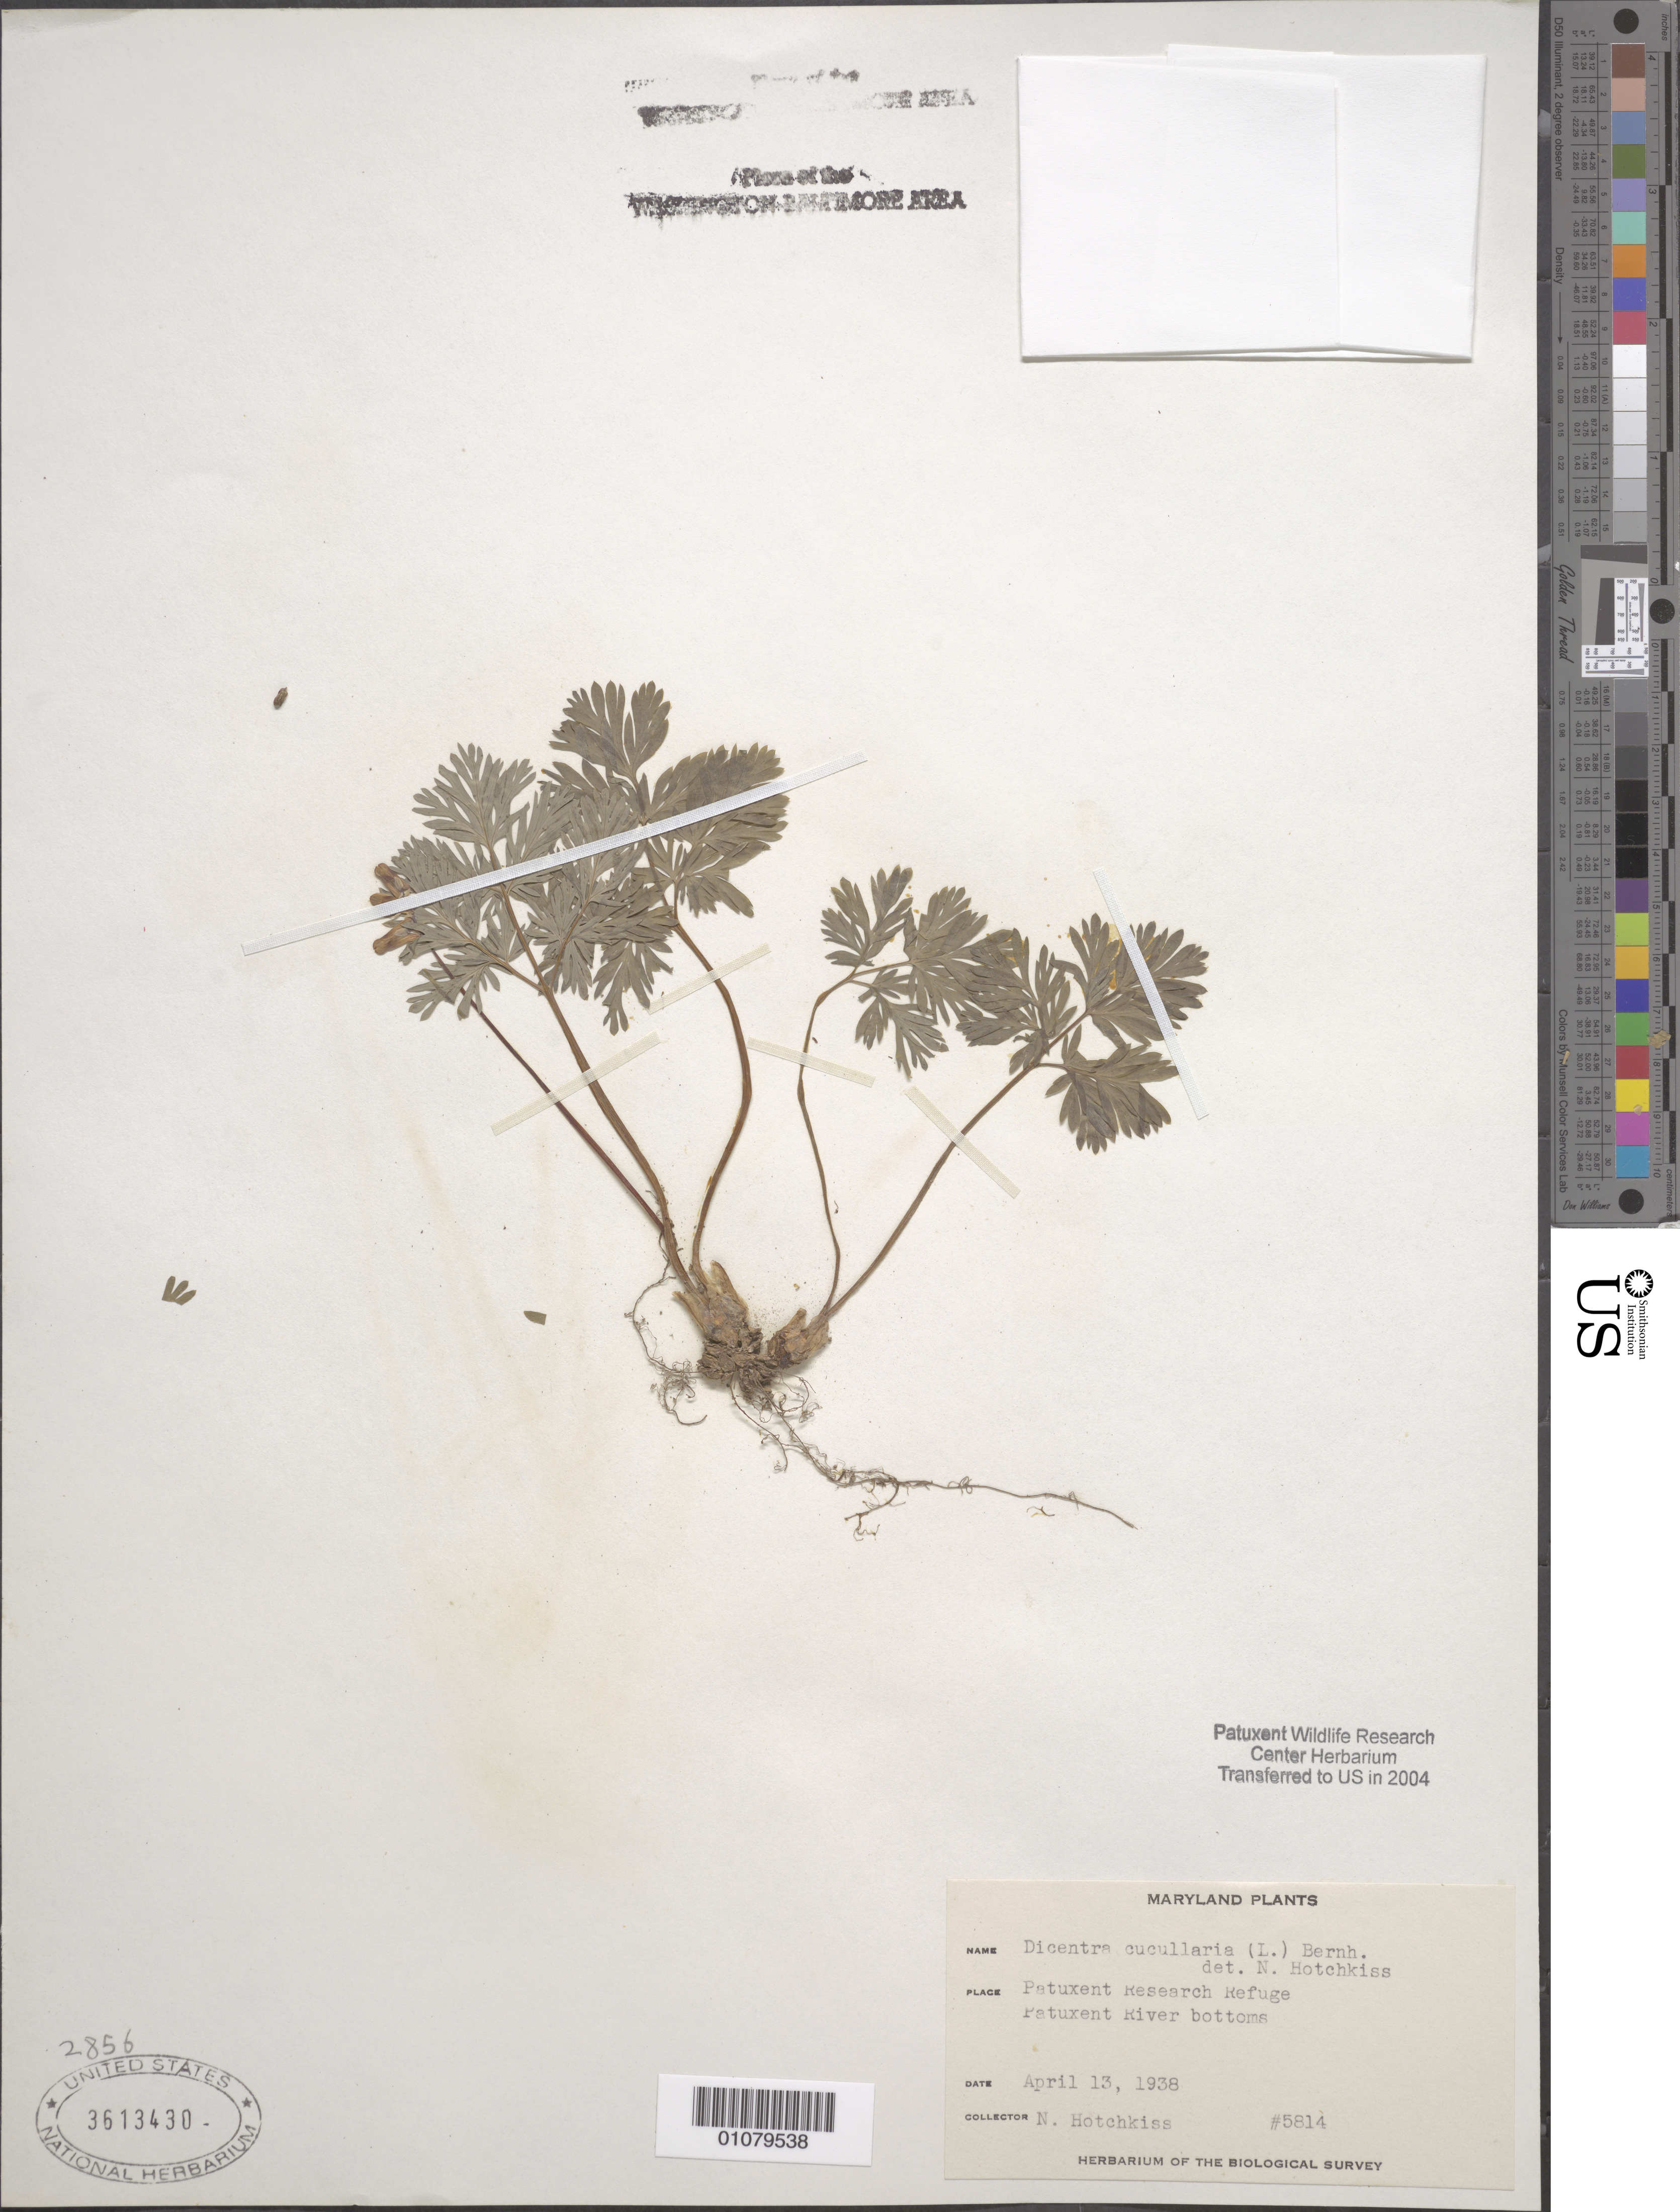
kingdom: Plantae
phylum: Tracheophyta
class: Magnoliopsida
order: Ranunculales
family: Papaveraceae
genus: Dicentra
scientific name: Dicentra cucullaria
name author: (L.) Bernh.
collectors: N. Hotchkiss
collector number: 5814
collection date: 1938-04-13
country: United States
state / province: Maryland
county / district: Prince George's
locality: Patuxent Wildlife Refuge.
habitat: Patuxent River bottoms.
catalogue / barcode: US 3613430